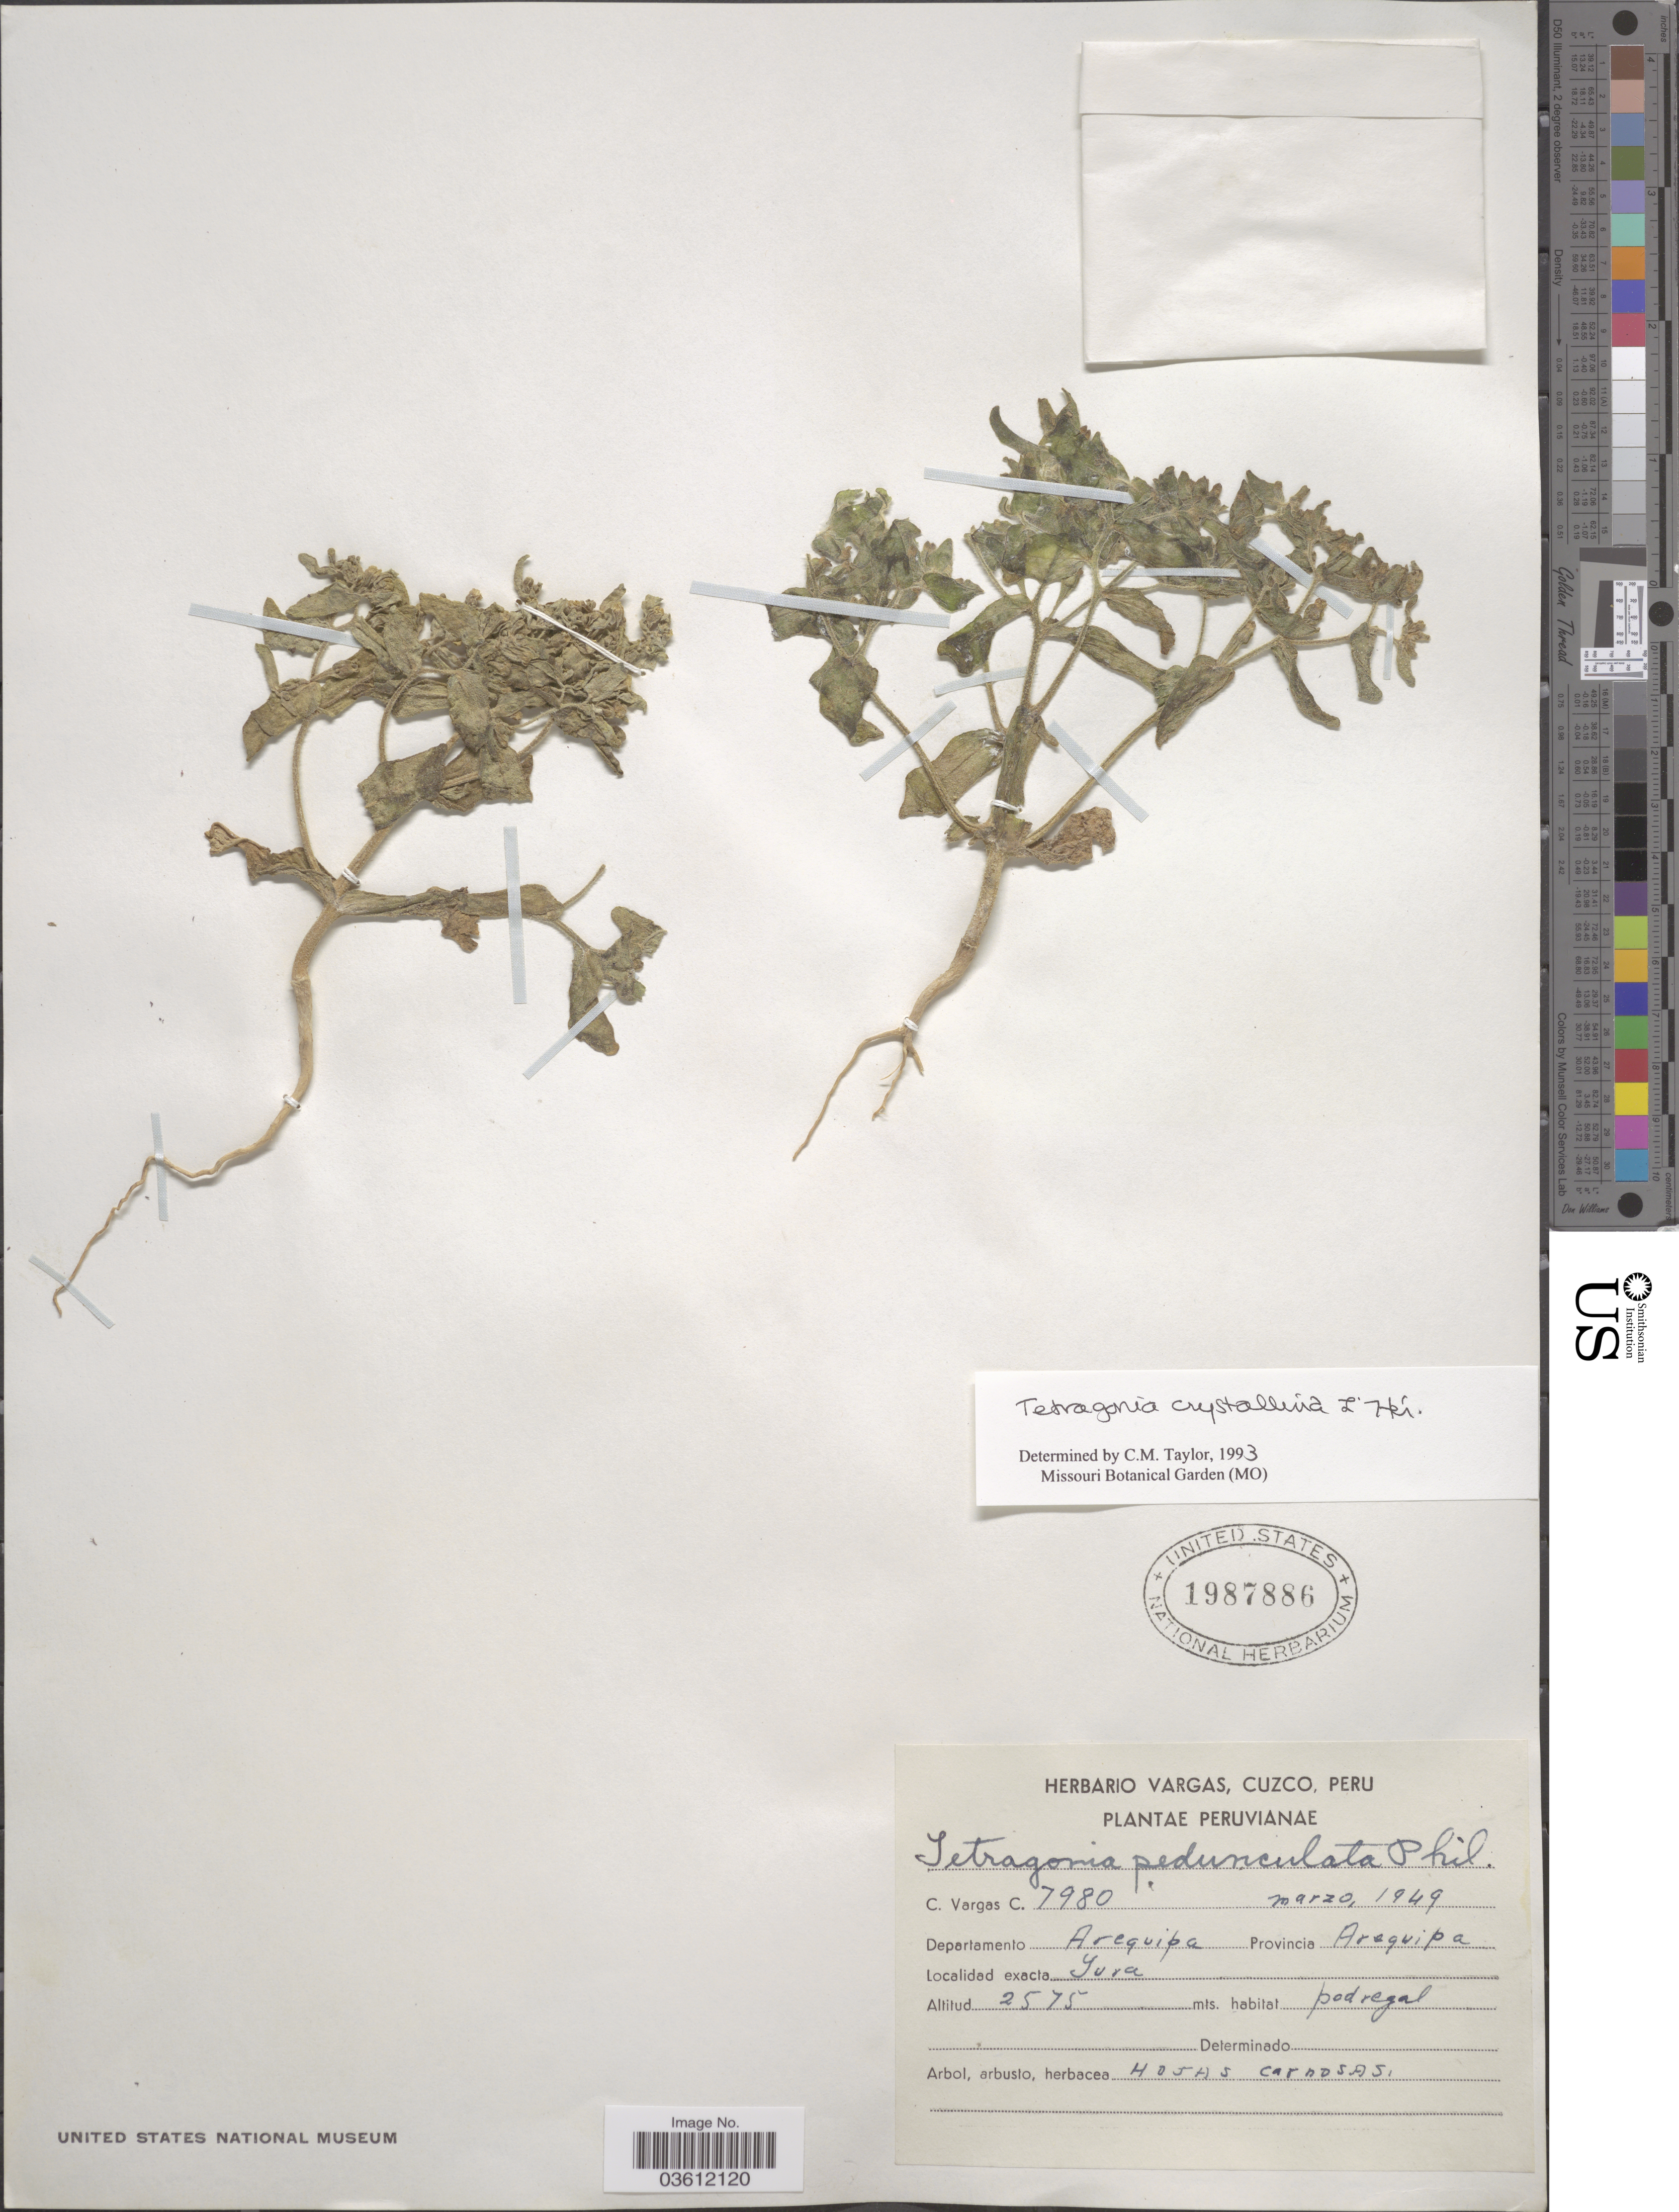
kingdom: Plantae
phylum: Tracheophyta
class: Magnoliopsida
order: Caryophyllales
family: Aizoaceae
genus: Tetragonia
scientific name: Tetragonia crystallina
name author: L'Hér.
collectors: C. Vargas Calderón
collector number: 7980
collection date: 1949-03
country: Peru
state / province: Arequipa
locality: Departamento Arequipa. Provincia Arequipa. Yura.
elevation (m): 2575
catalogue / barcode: US 1987886